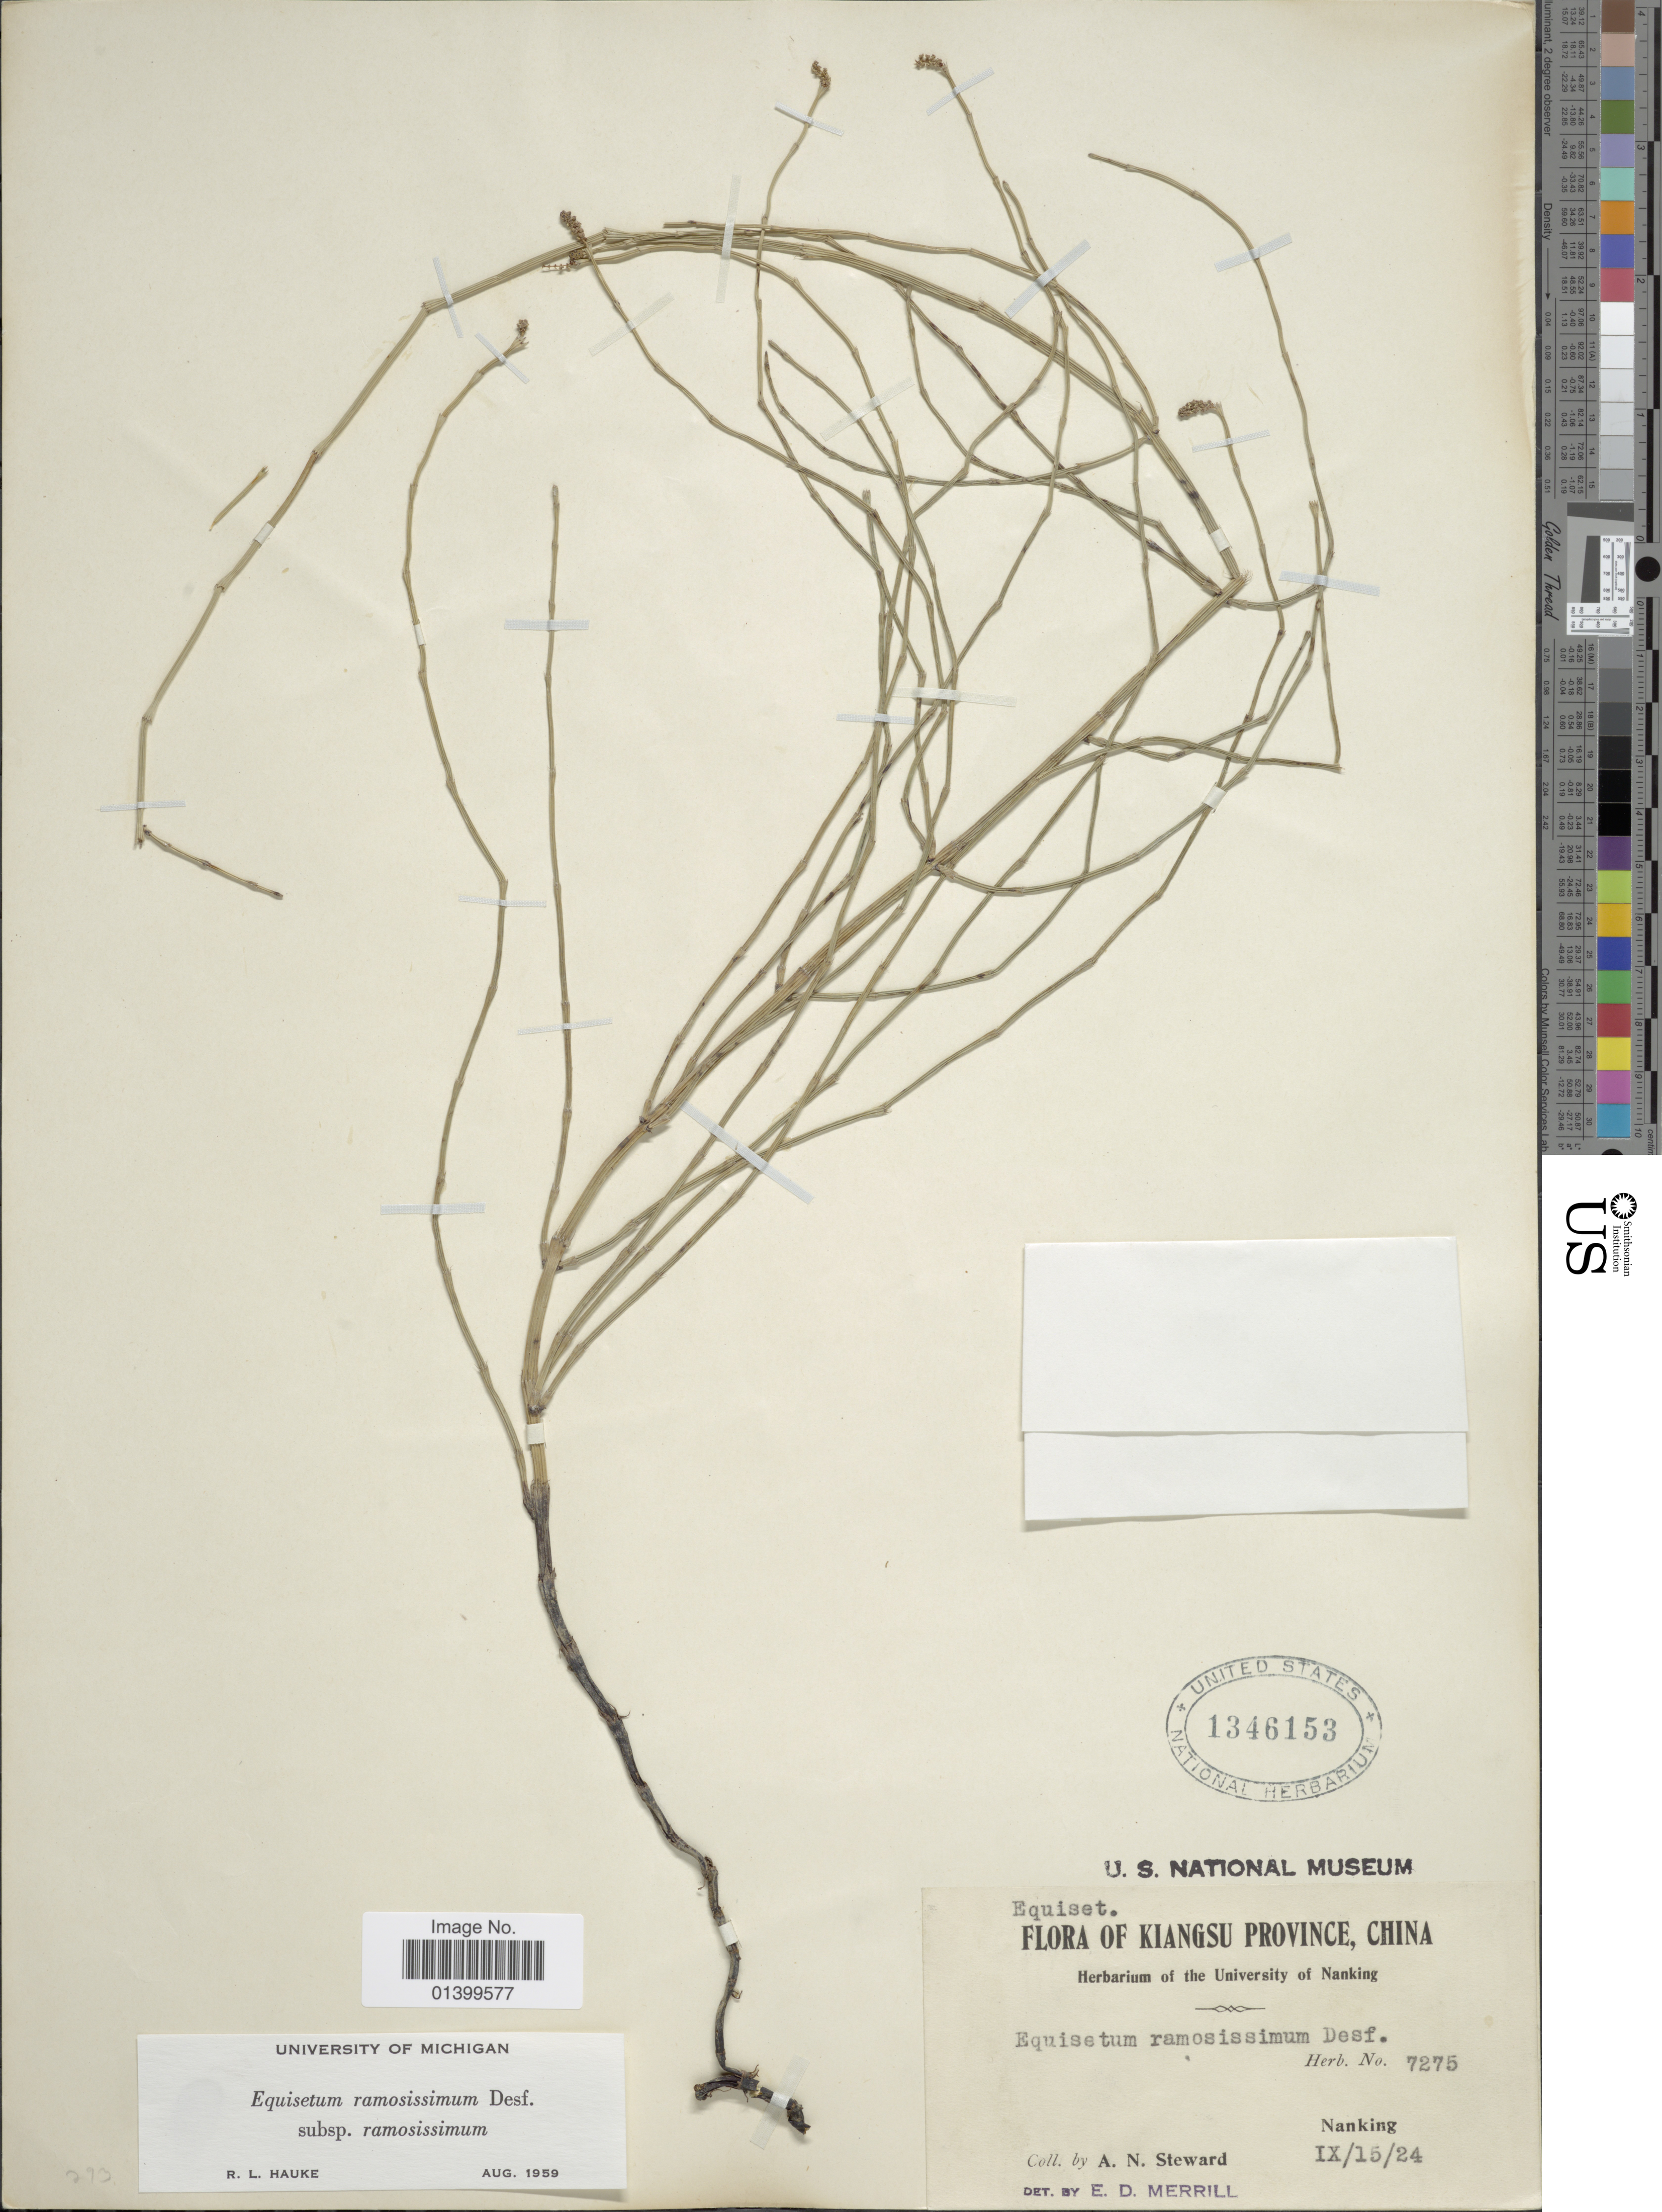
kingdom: Plantae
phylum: Tracheophyta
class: Polypodiopsida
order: Equisetales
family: Equisetaceae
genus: Equisetum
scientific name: Equisetum ramosissimum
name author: Desf.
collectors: A. N. Steward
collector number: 7275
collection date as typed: Transcribed d/m/y: 15/9/24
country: China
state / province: Jiangsu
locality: Flora of Kiangsu Province, Nanking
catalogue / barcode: US 1346153